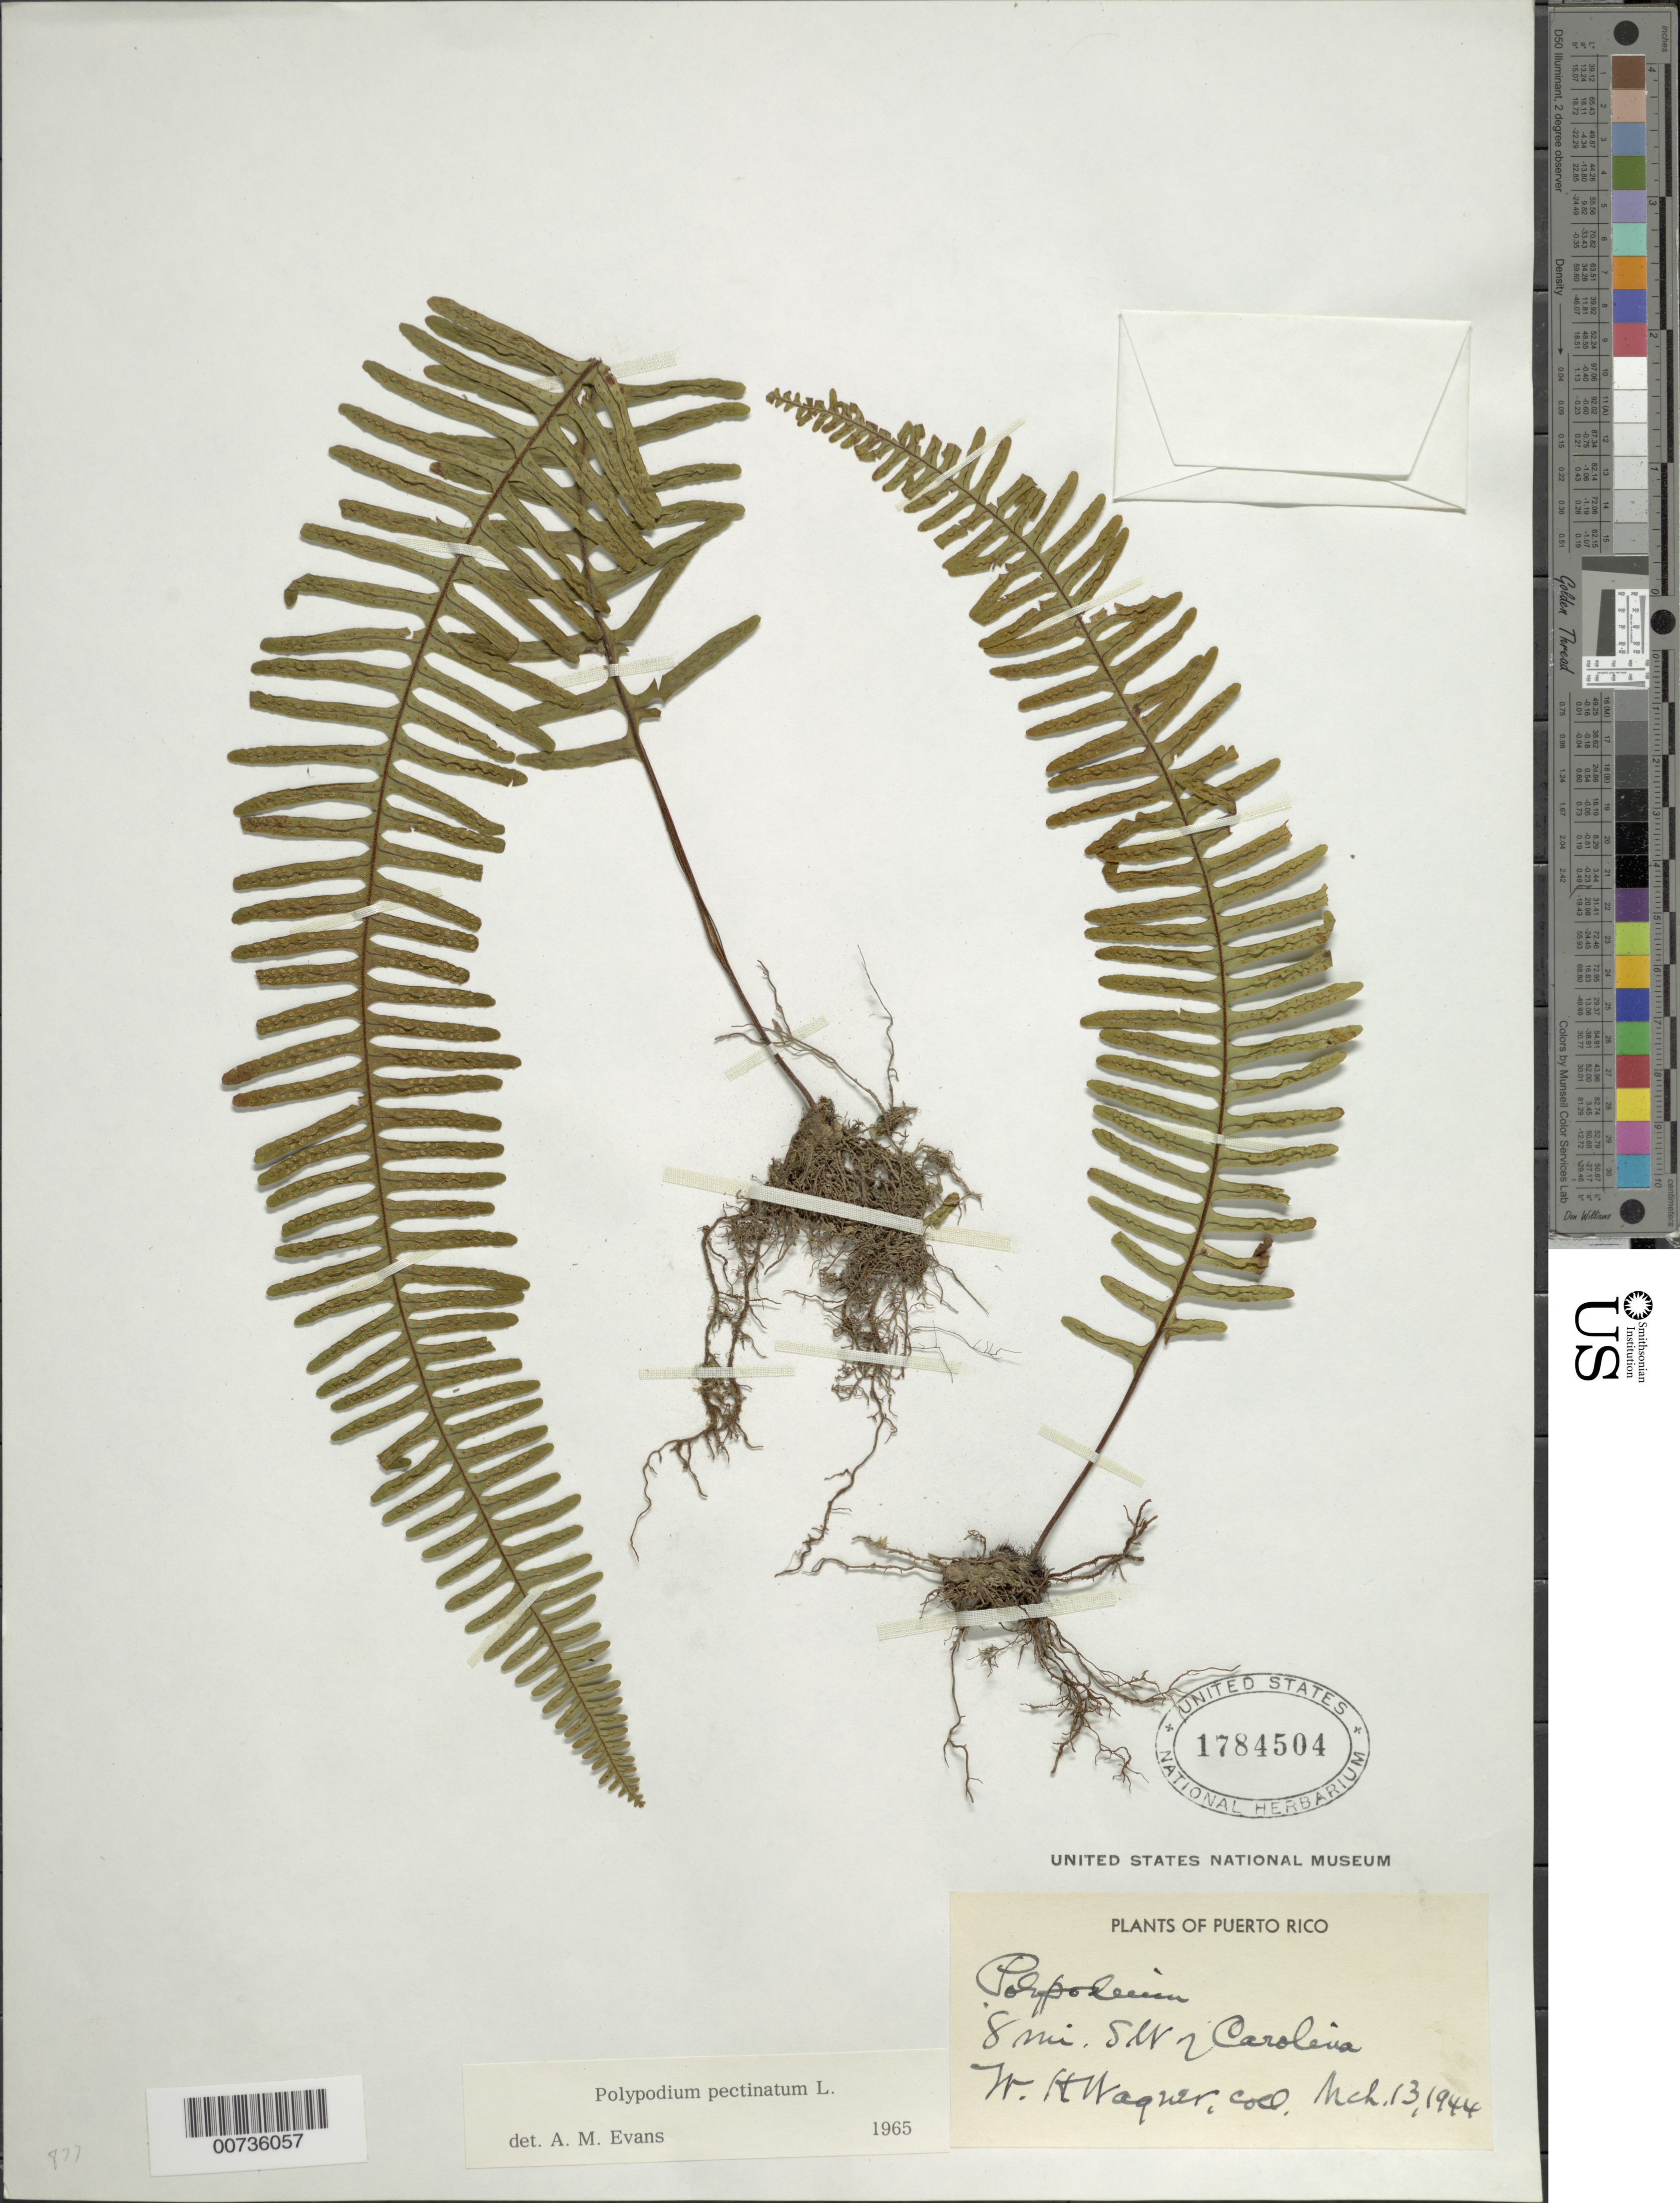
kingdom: Plantae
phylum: Tracheophyta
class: Polypodiopsida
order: Polypodiales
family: Polypodiaceae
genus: Pecluma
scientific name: Pecluma pectinata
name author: (L.) M.G. Price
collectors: W. H. Wagner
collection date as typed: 13 Mar 1944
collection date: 1944-03-13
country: Puerto Rico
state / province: Carolina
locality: Carolina, 8 mi SW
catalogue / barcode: US 1784504